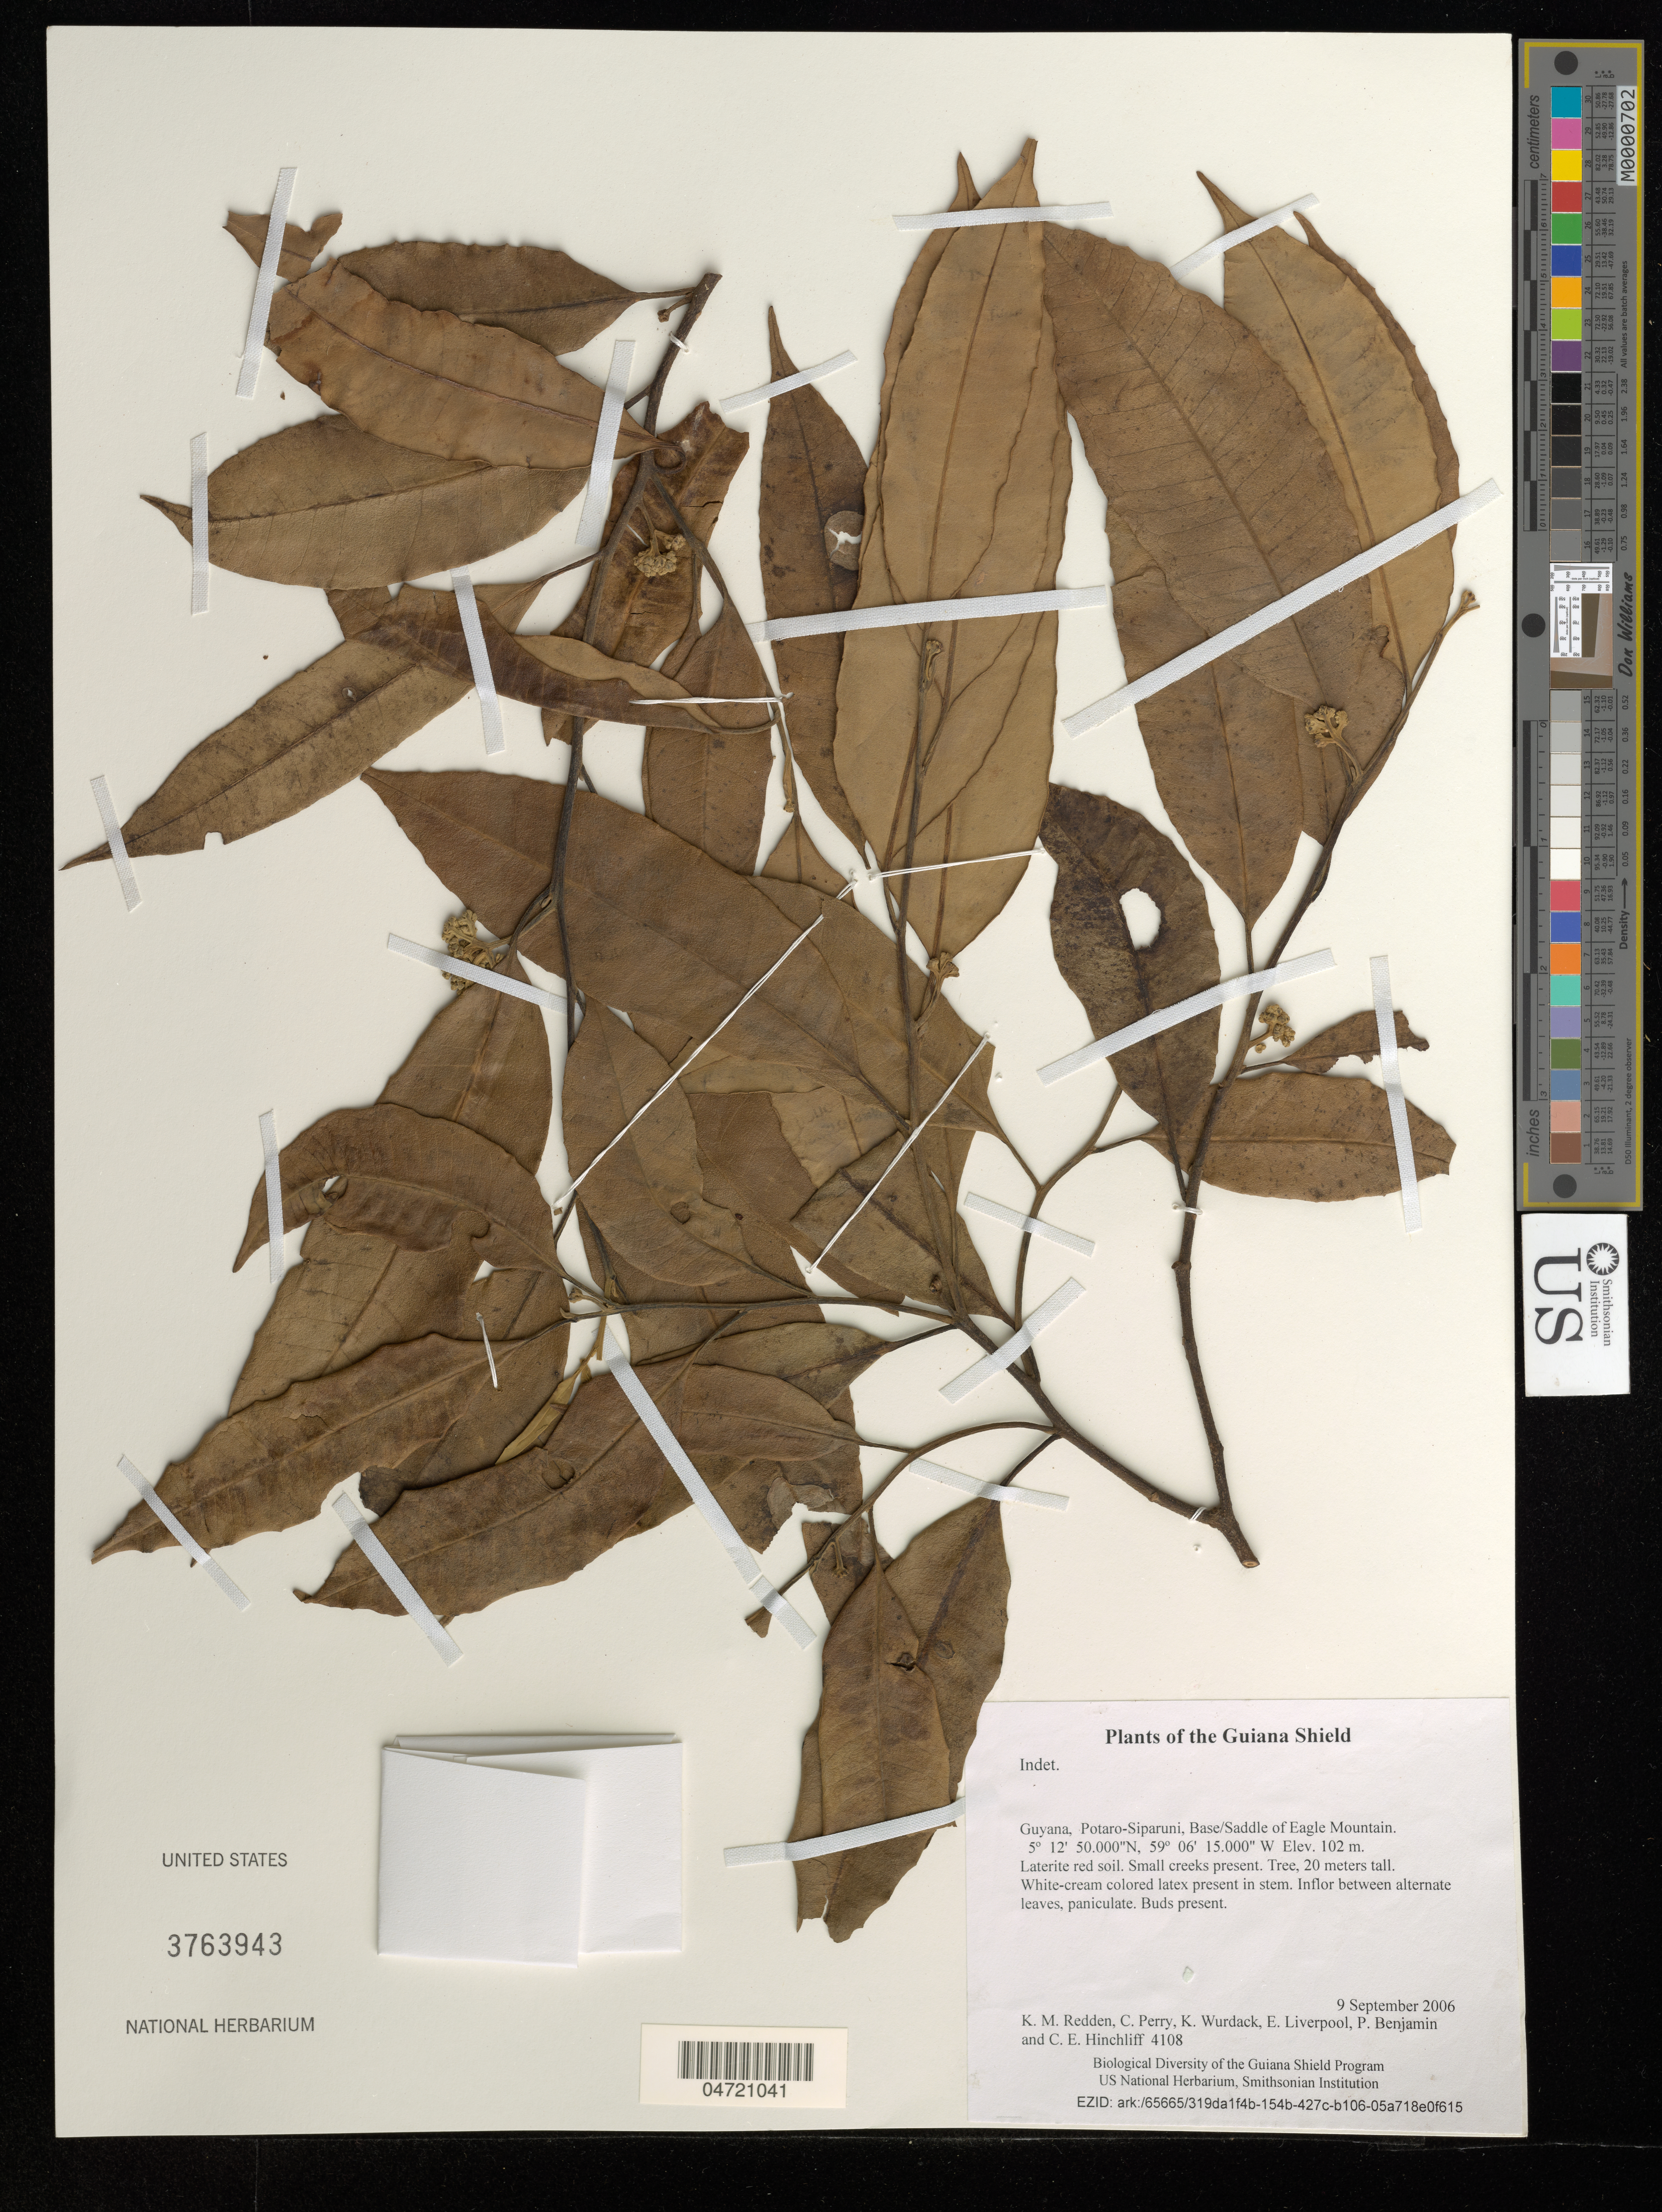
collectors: K. M. Redden, C. Perry, K. Wurdack, E. Liverpool, P. Benjamin & C. E. Hinchliff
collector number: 4108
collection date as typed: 9 September 2006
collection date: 2006-09-09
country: Guyana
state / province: Potaro-Siparuni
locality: Base/Saddle of Eagle Mountain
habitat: Laterite red soil. Small creeks present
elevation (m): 102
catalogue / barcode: US 3763943